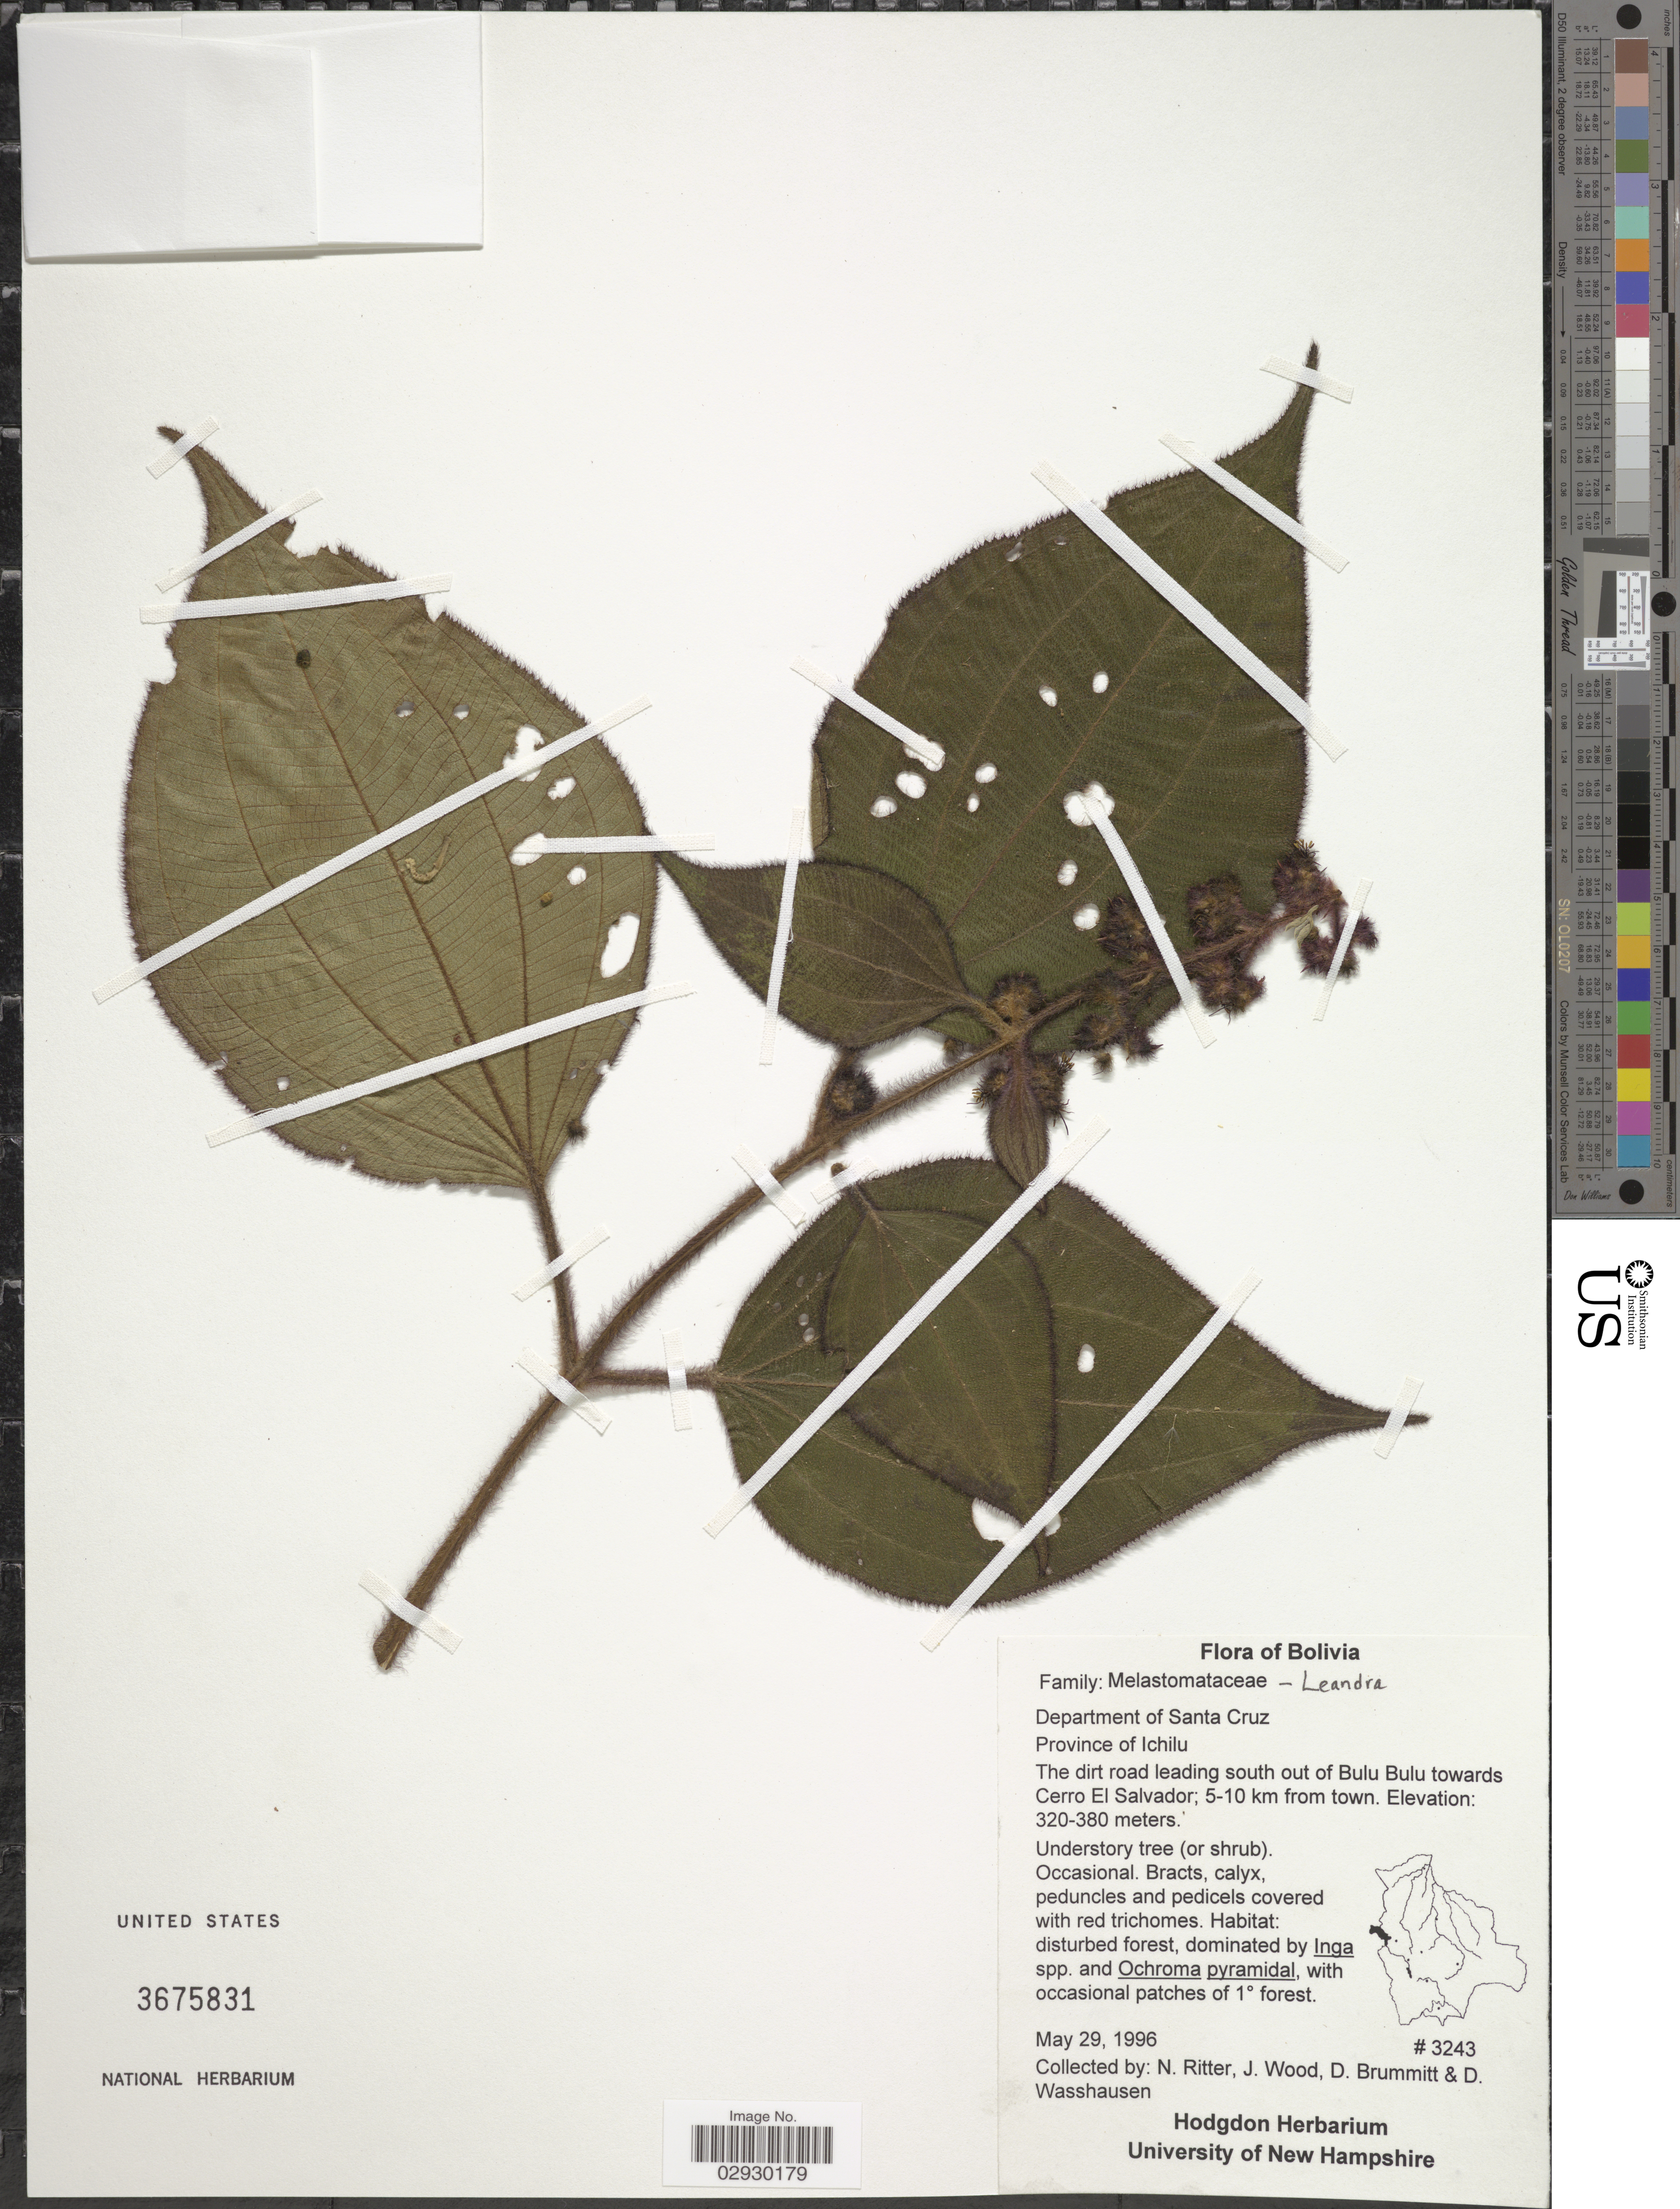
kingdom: Plantae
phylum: Tracheophyta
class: Magnoliopsida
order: Myrtales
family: Melastomataceae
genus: Leandra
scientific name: Leandra sp.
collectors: N. Ritter, J. Wood, D. Brummitt & D. C. Wasshausen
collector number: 3243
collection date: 1996-05-29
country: Bolivia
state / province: Santa Cruz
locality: Department of Santa Cruz. Province of Ichilu. The dirt road leading south out of Bulu Bulu towards Cerro El Salvador; 5-10 km from town.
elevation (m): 320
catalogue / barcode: US 3675831